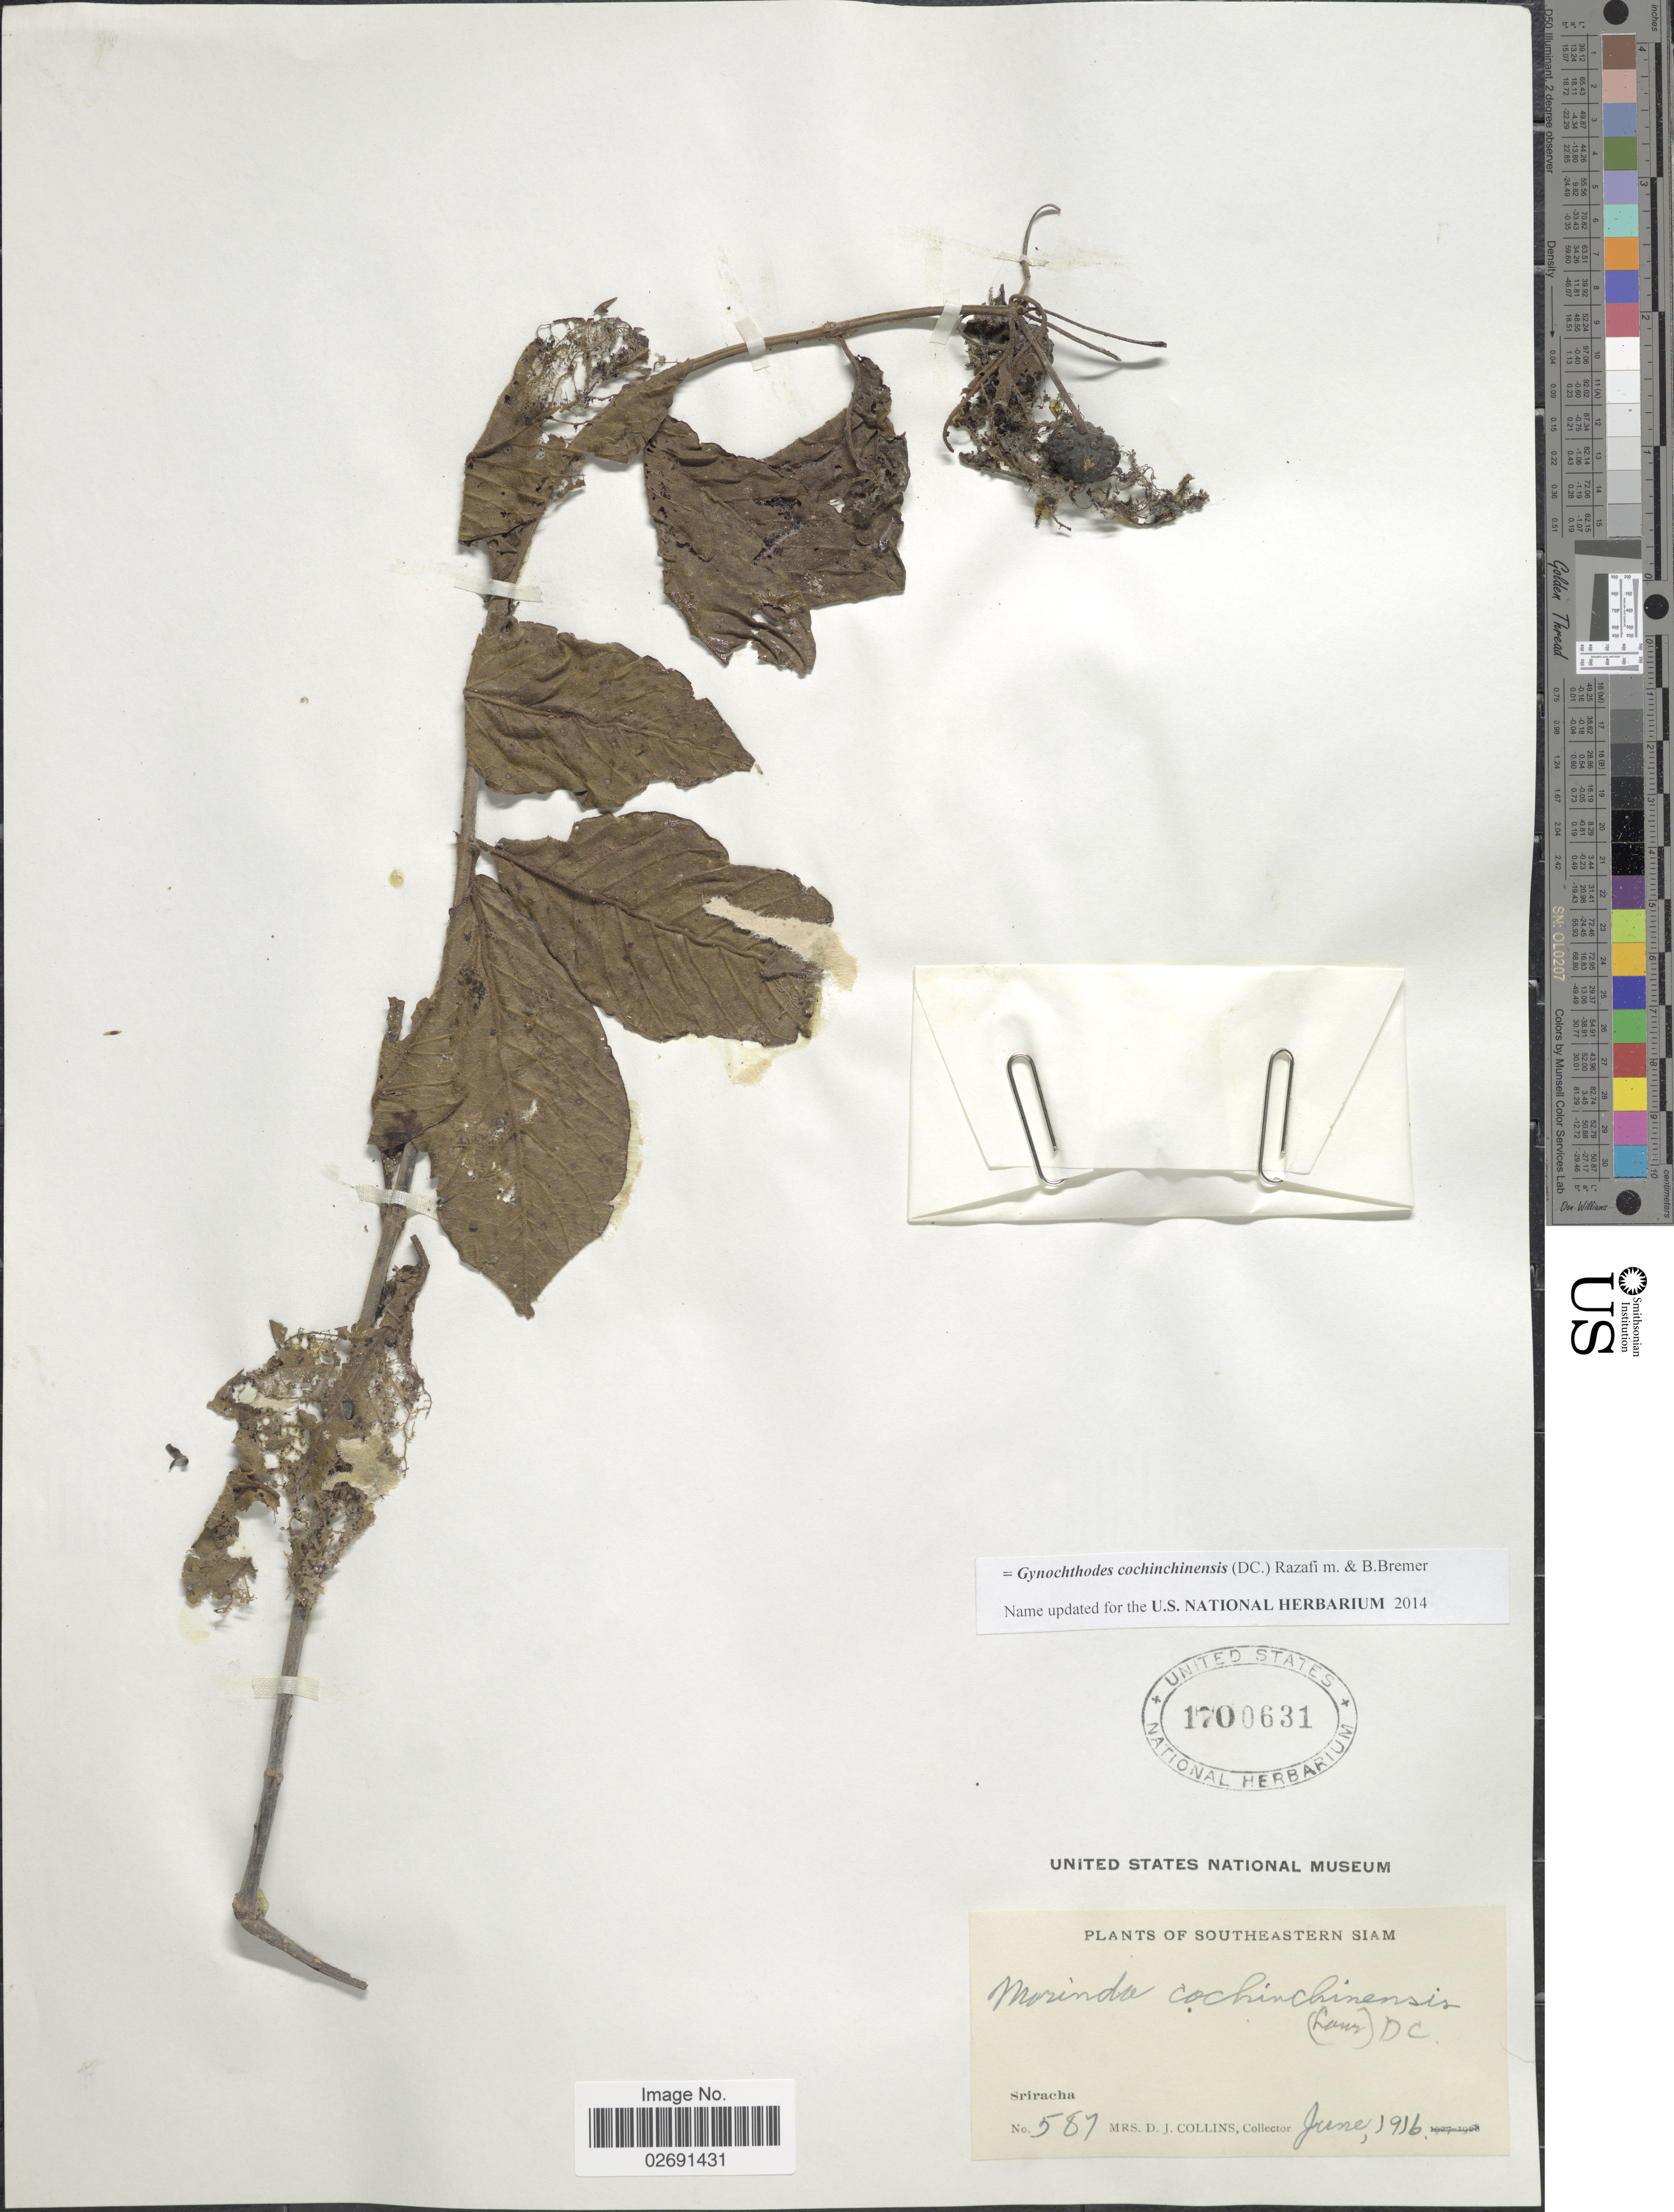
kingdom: Plantae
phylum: Tracheophyta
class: Magnoliopsida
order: Gentianales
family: Rubiaceae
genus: Gynochthodes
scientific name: Gynochthodes cochinchinensis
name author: (DC.) Razafim. & B. Bremer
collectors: Mrs. D. J. Collins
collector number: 587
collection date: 1916-06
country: Thailand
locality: Southeastern Siam, Sriracha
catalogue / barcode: US 1700631